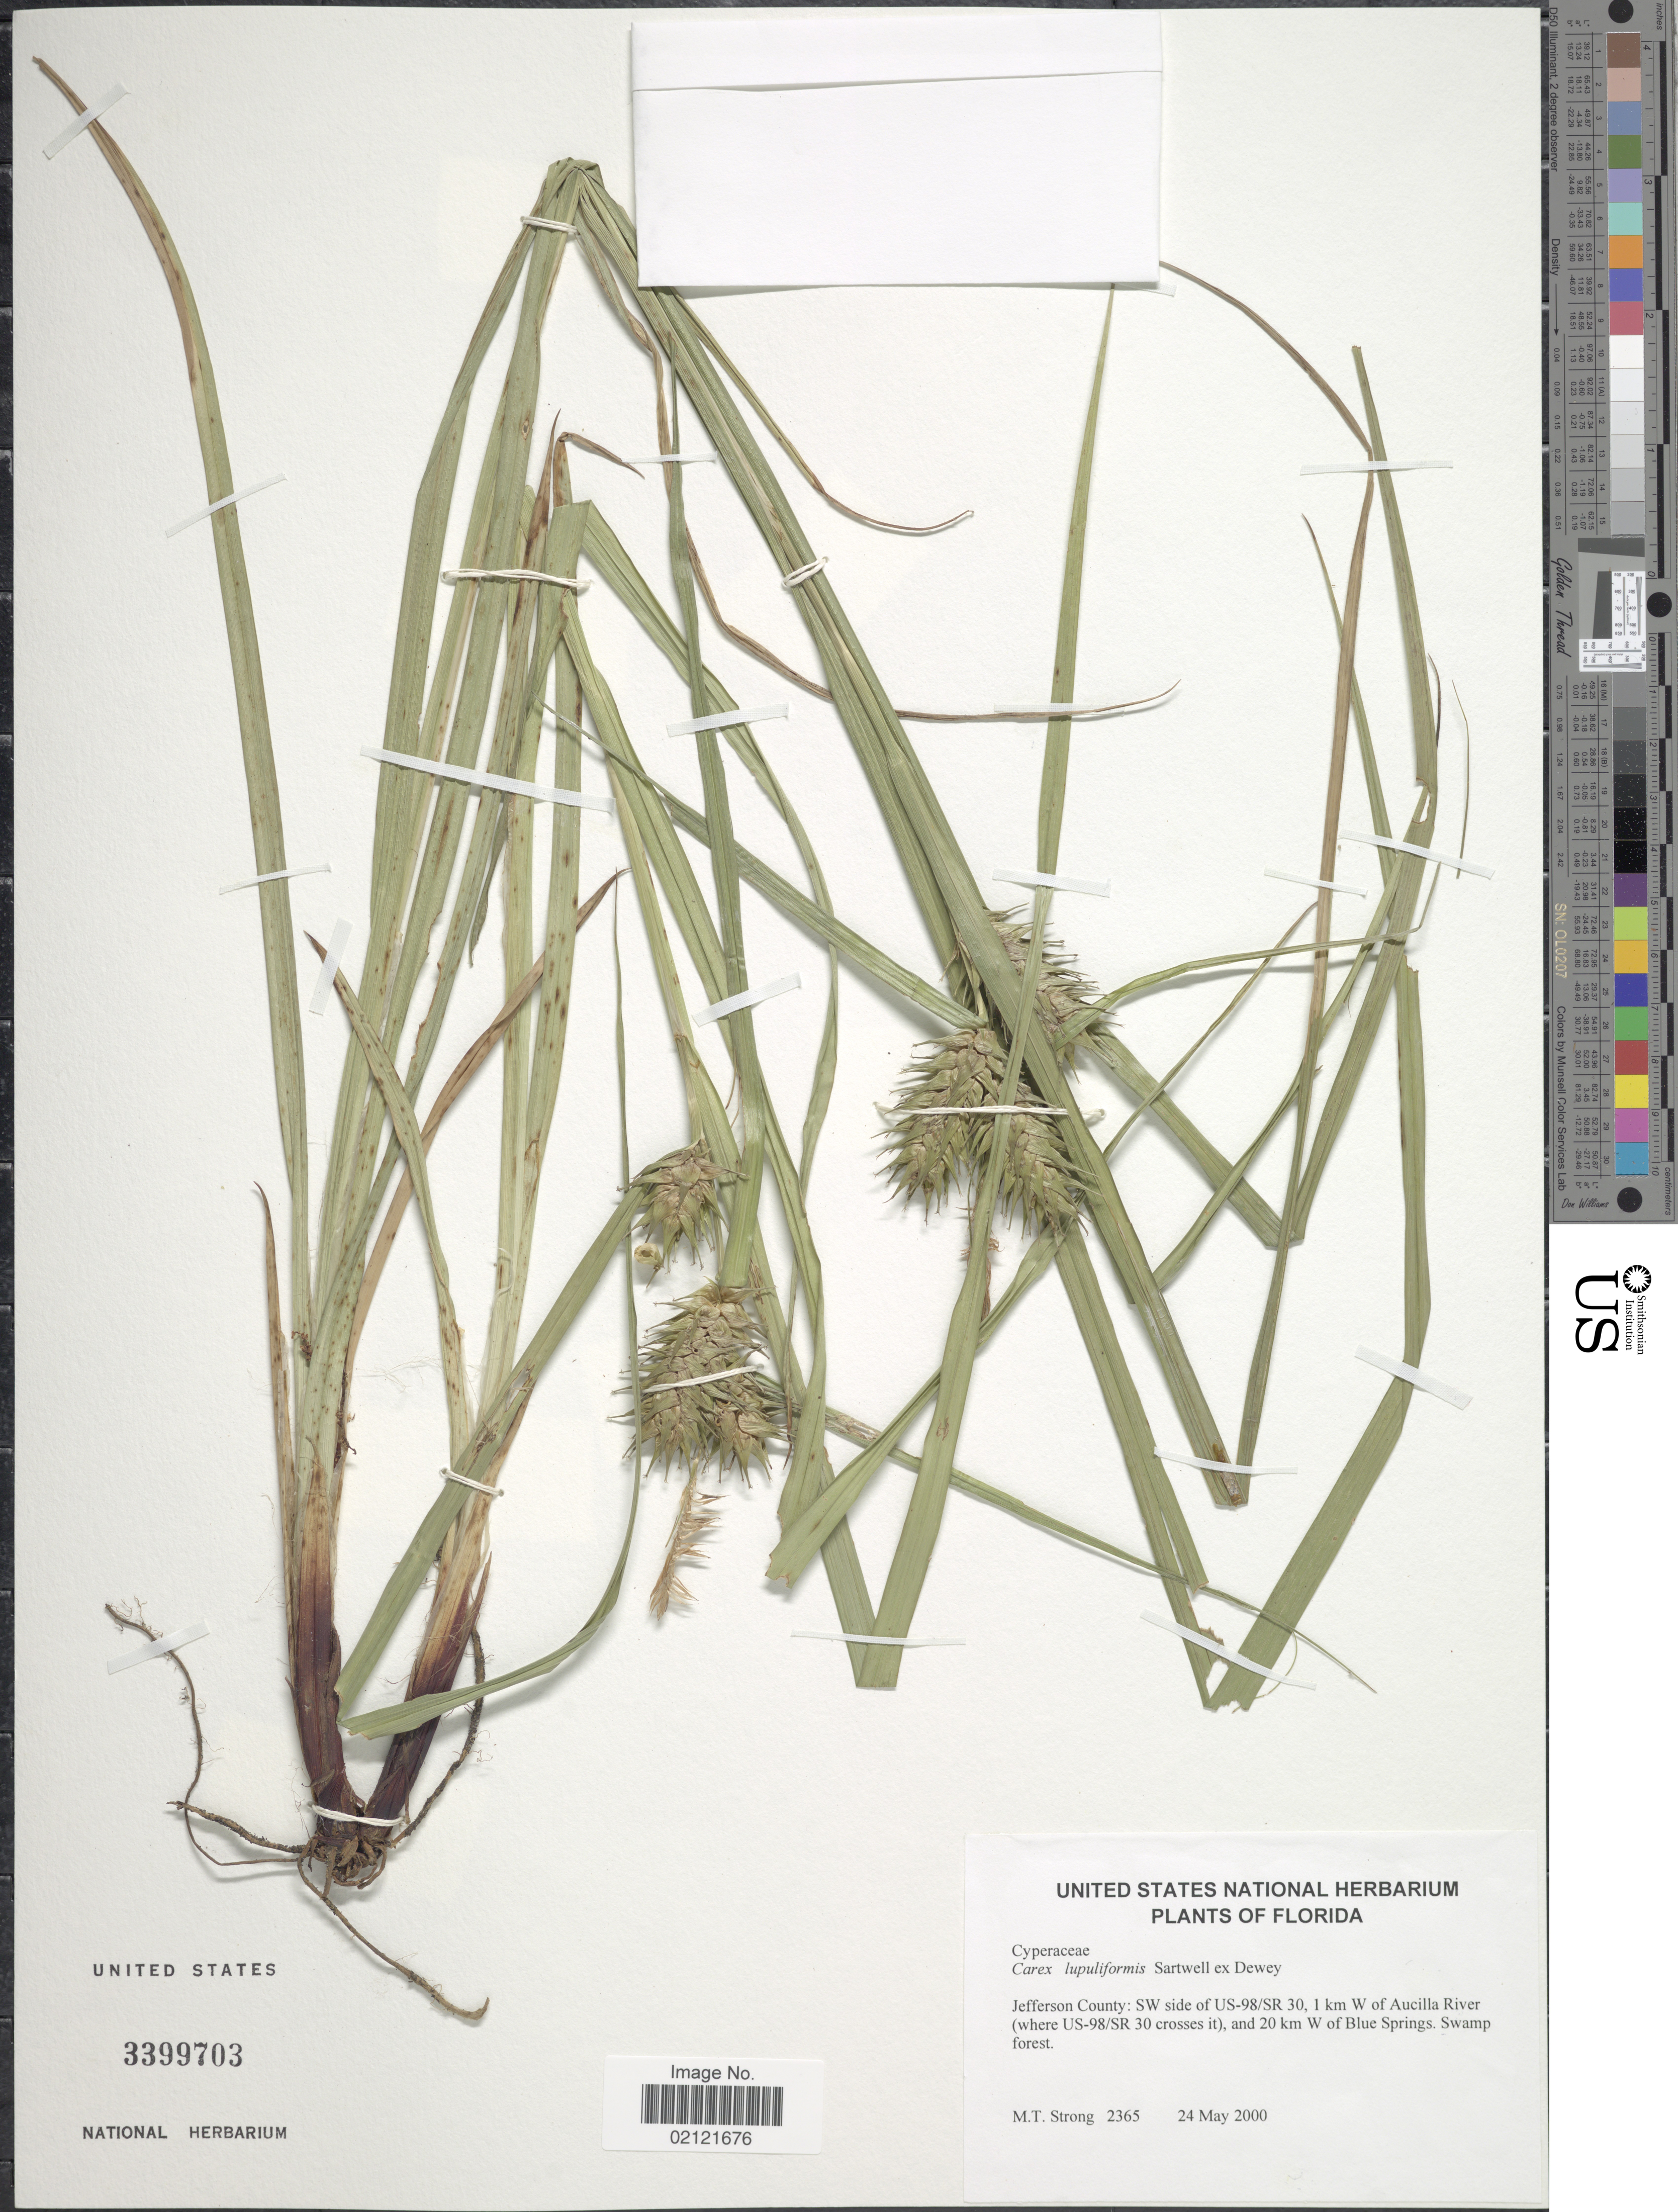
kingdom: Plantae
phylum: Tracheophyta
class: Liliopsida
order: Poales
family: Cyperaceae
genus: Carex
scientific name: Carex lupuliformis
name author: Sartwell ex Dewey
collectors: M. T. Strong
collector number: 2365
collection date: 2000-05-24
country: United States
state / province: Florida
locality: Jefferson County: SW of US-98/SR30, 1 km W of Aucilla River (Where US-98/SR30 crosses it), and 20 km W of Blue Springs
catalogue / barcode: US 3399703